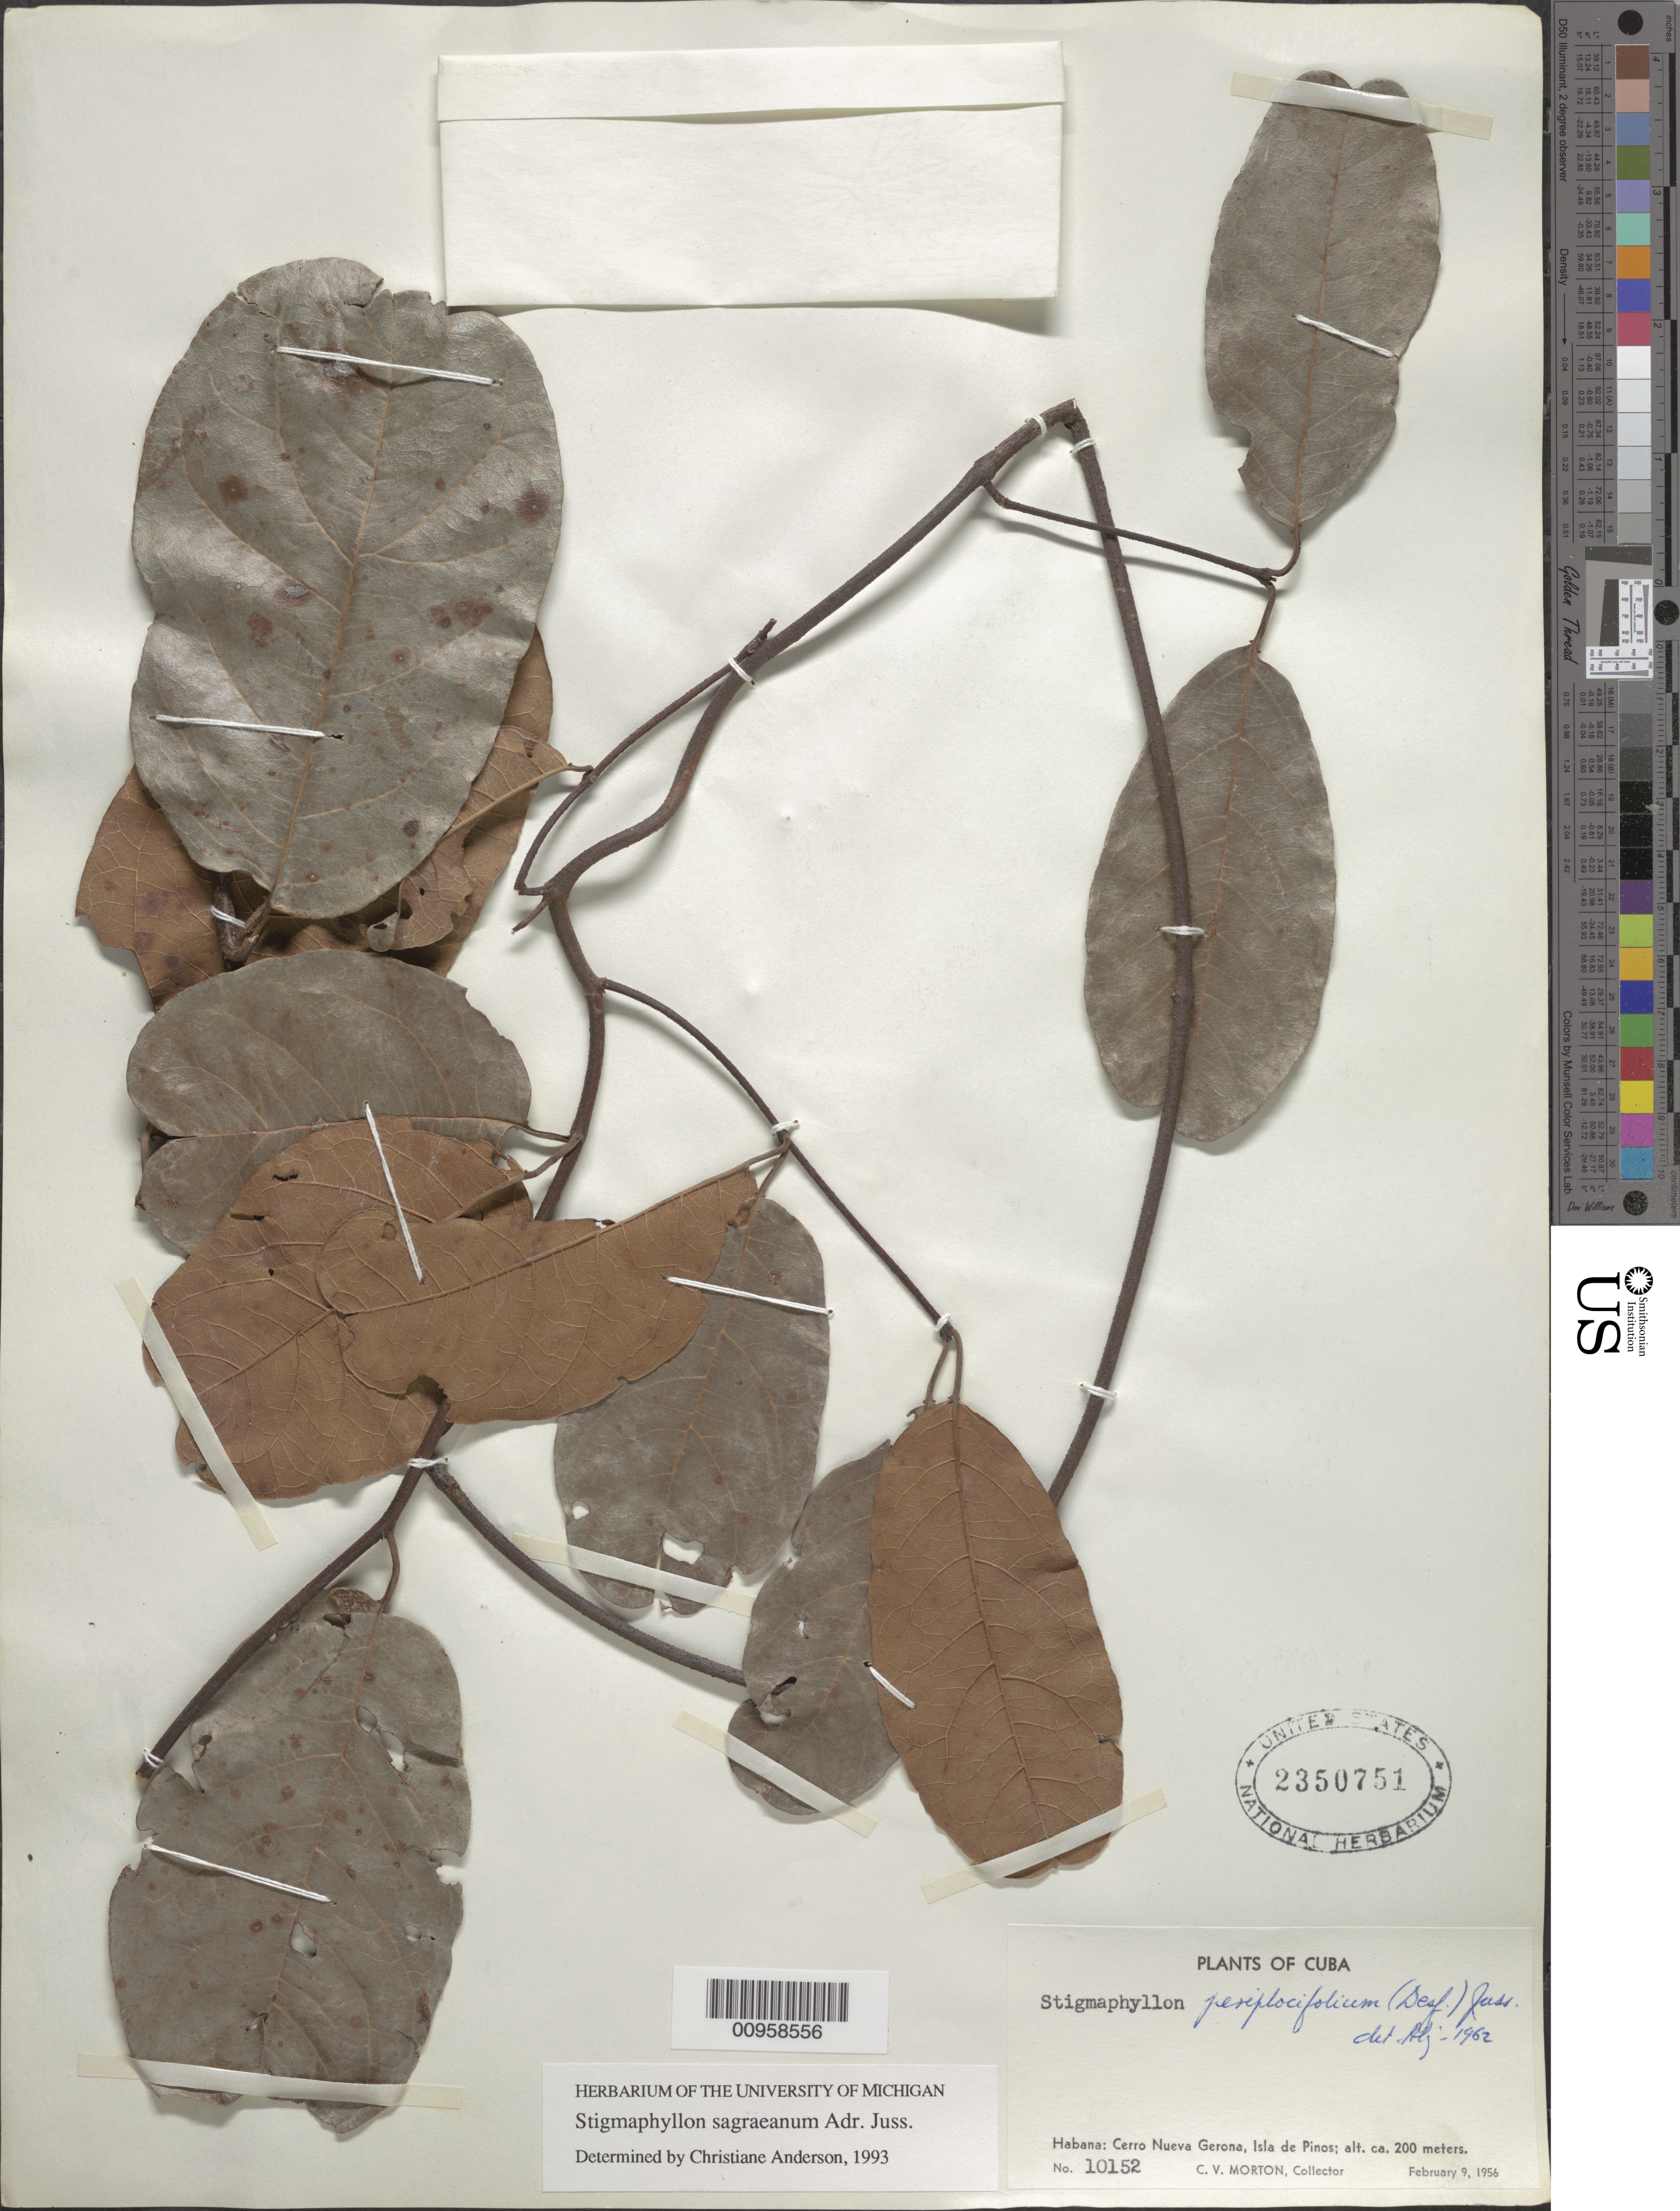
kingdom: Plantae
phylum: Tracheophyta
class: Magnoliopsida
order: Malpighiales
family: Malpighiaceae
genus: Stigmaphyllon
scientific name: Stigmaphyllon sagraeanum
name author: Juss.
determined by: Anderson, C.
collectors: C. V. Morton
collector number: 10152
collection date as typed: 09 Feb 1956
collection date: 1956-02-09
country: Cuba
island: Isla de la Juventud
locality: Isle of Pines, Cerro Nueva Gerona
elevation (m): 200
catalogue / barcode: US 2350751